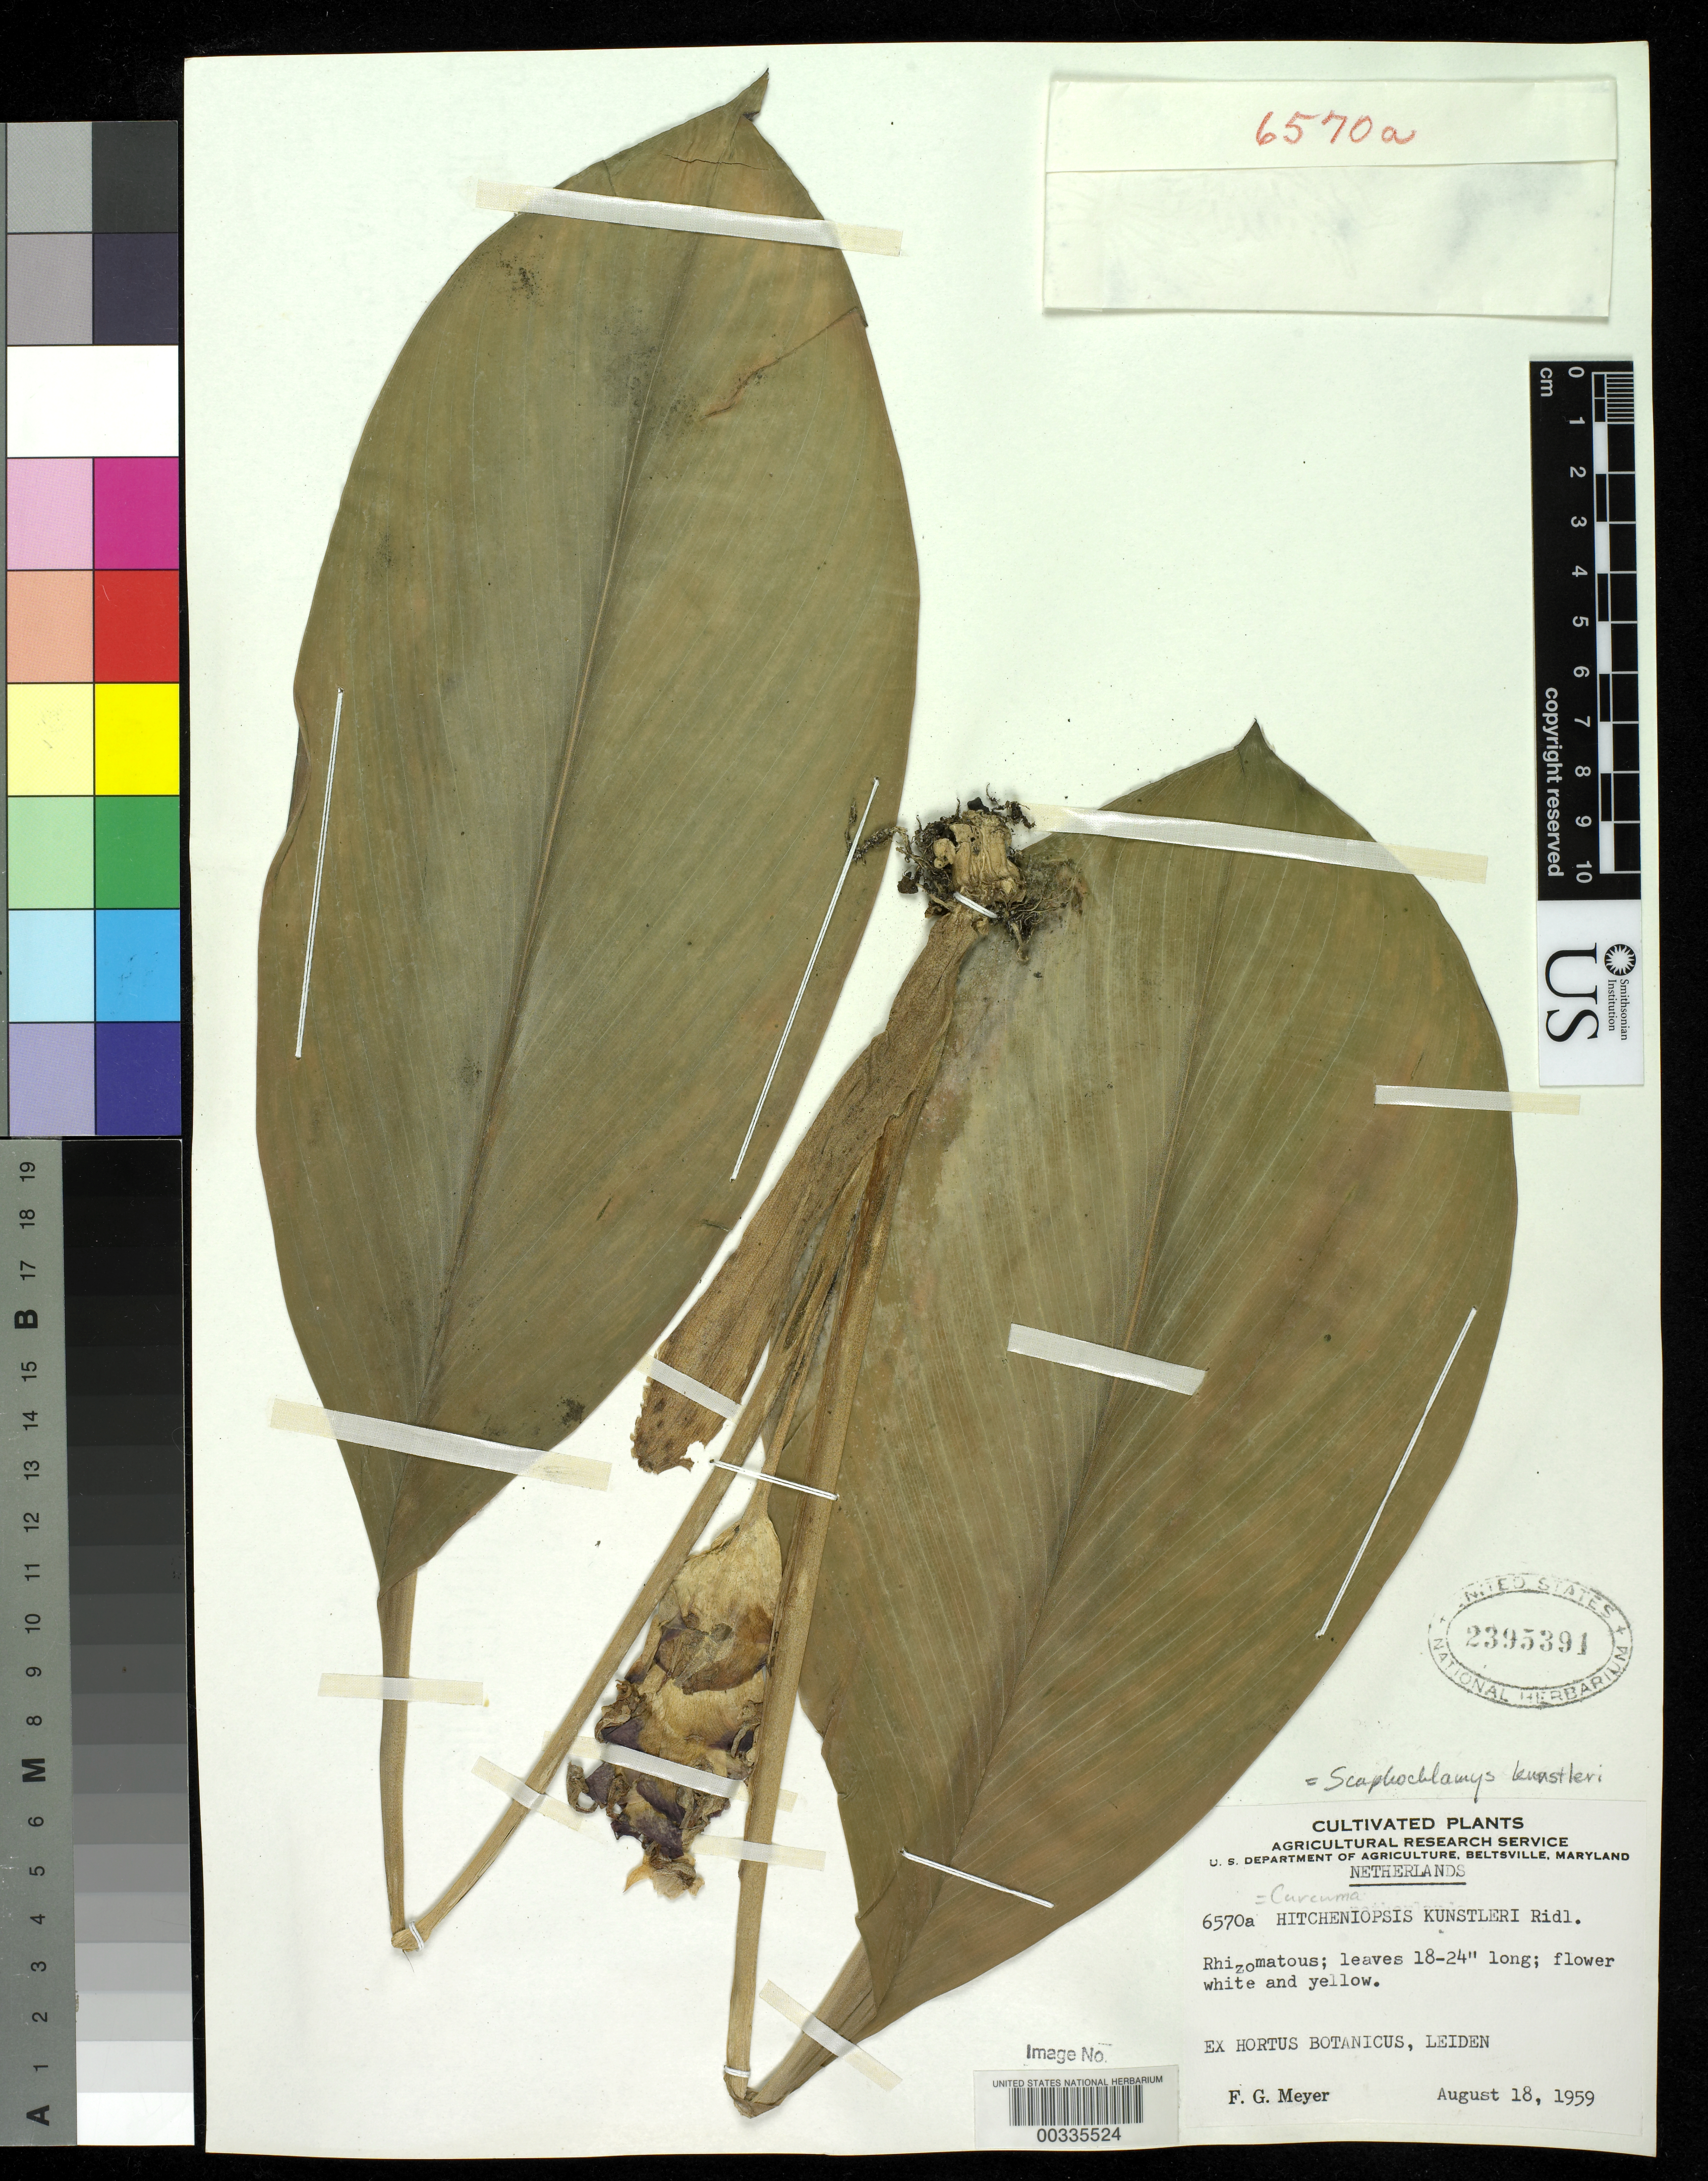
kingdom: Plantae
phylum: Tracheophyta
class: Liliopsida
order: Zingiberales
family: Zingiberaceae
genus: Curcuma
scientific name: Curcuma kunstleri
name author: Baker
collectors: F. G. Meyer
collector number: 6570a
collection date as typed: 18 Aug 1959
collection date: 1959-08-18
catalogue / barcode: US 2395391